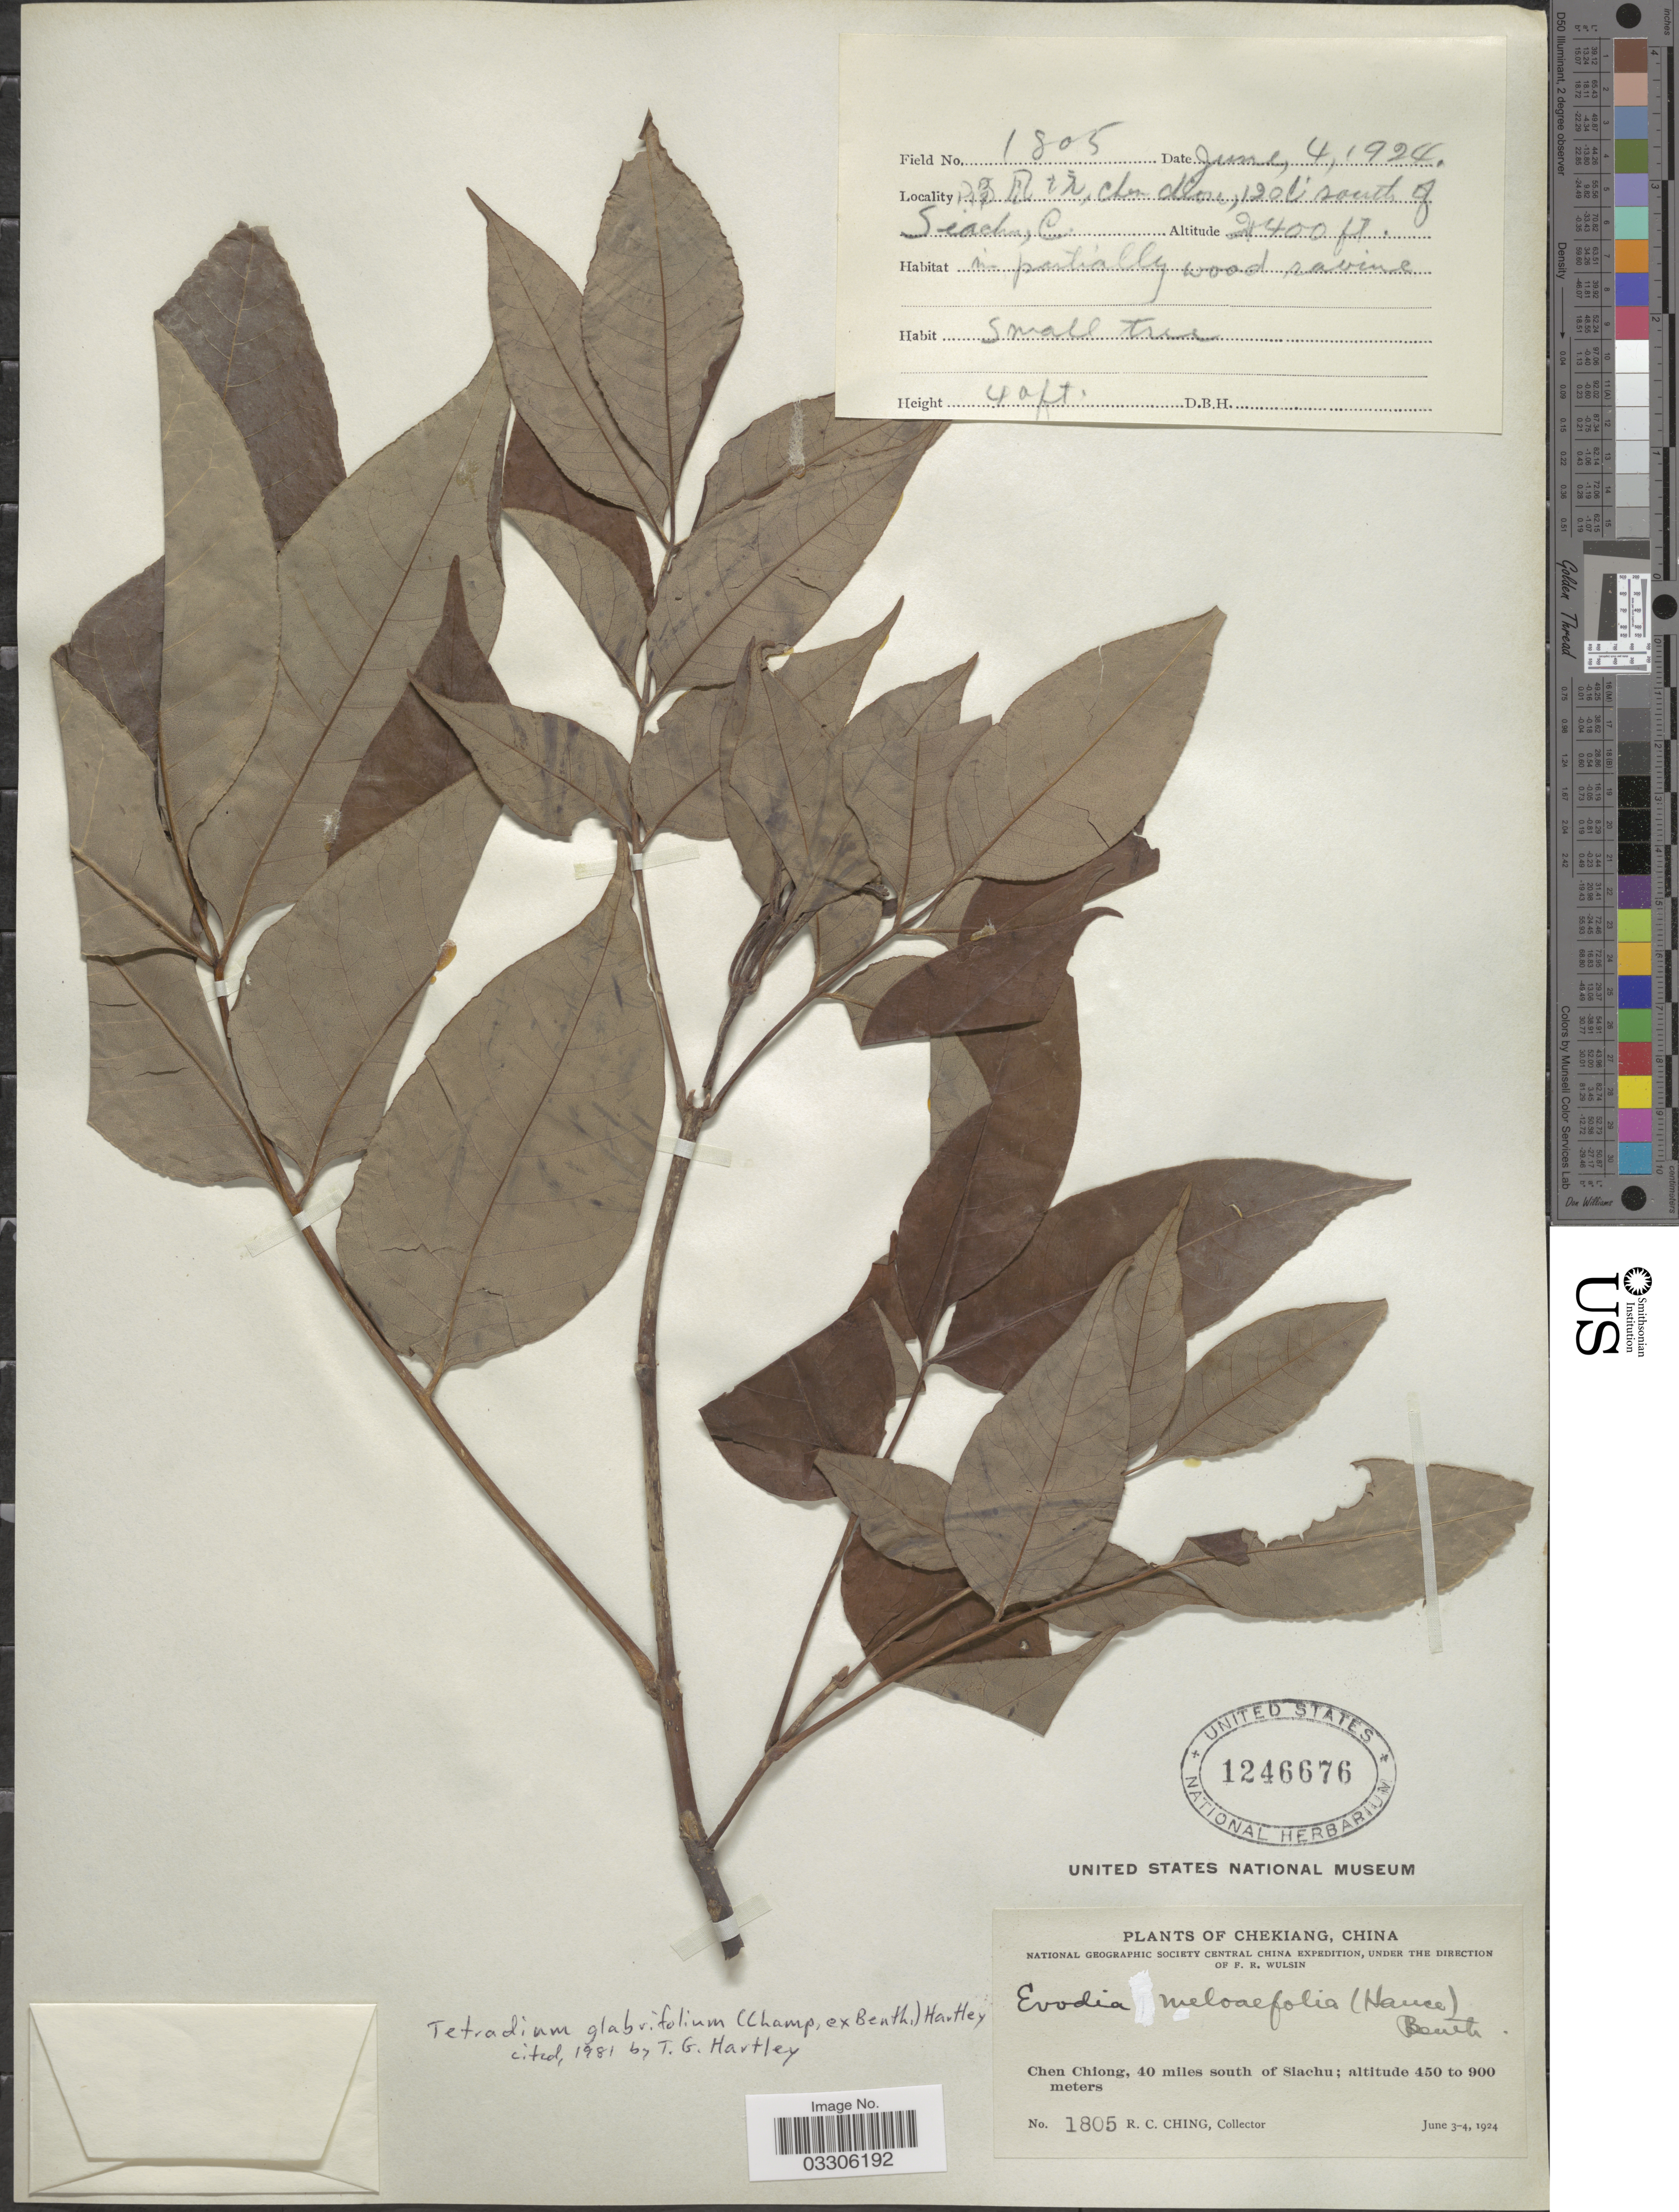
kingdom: Plantae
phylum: Tracheophyta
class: Magnoliopsida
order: Sapindales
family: Rutaceae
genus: Tetradium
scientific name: Tetradium glabrifolium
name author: (Champ. ex Benth.) T.G. Hartley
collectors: R. C. Ching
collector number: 1805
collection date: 1924-06-04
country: China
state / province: Zhejiang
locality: Chekiang. Chen Chiong, 40 miles south of Siachu. X, Chen Chiong, 120 li south of Siachu, C.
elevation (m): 732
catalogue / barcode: US 1246676